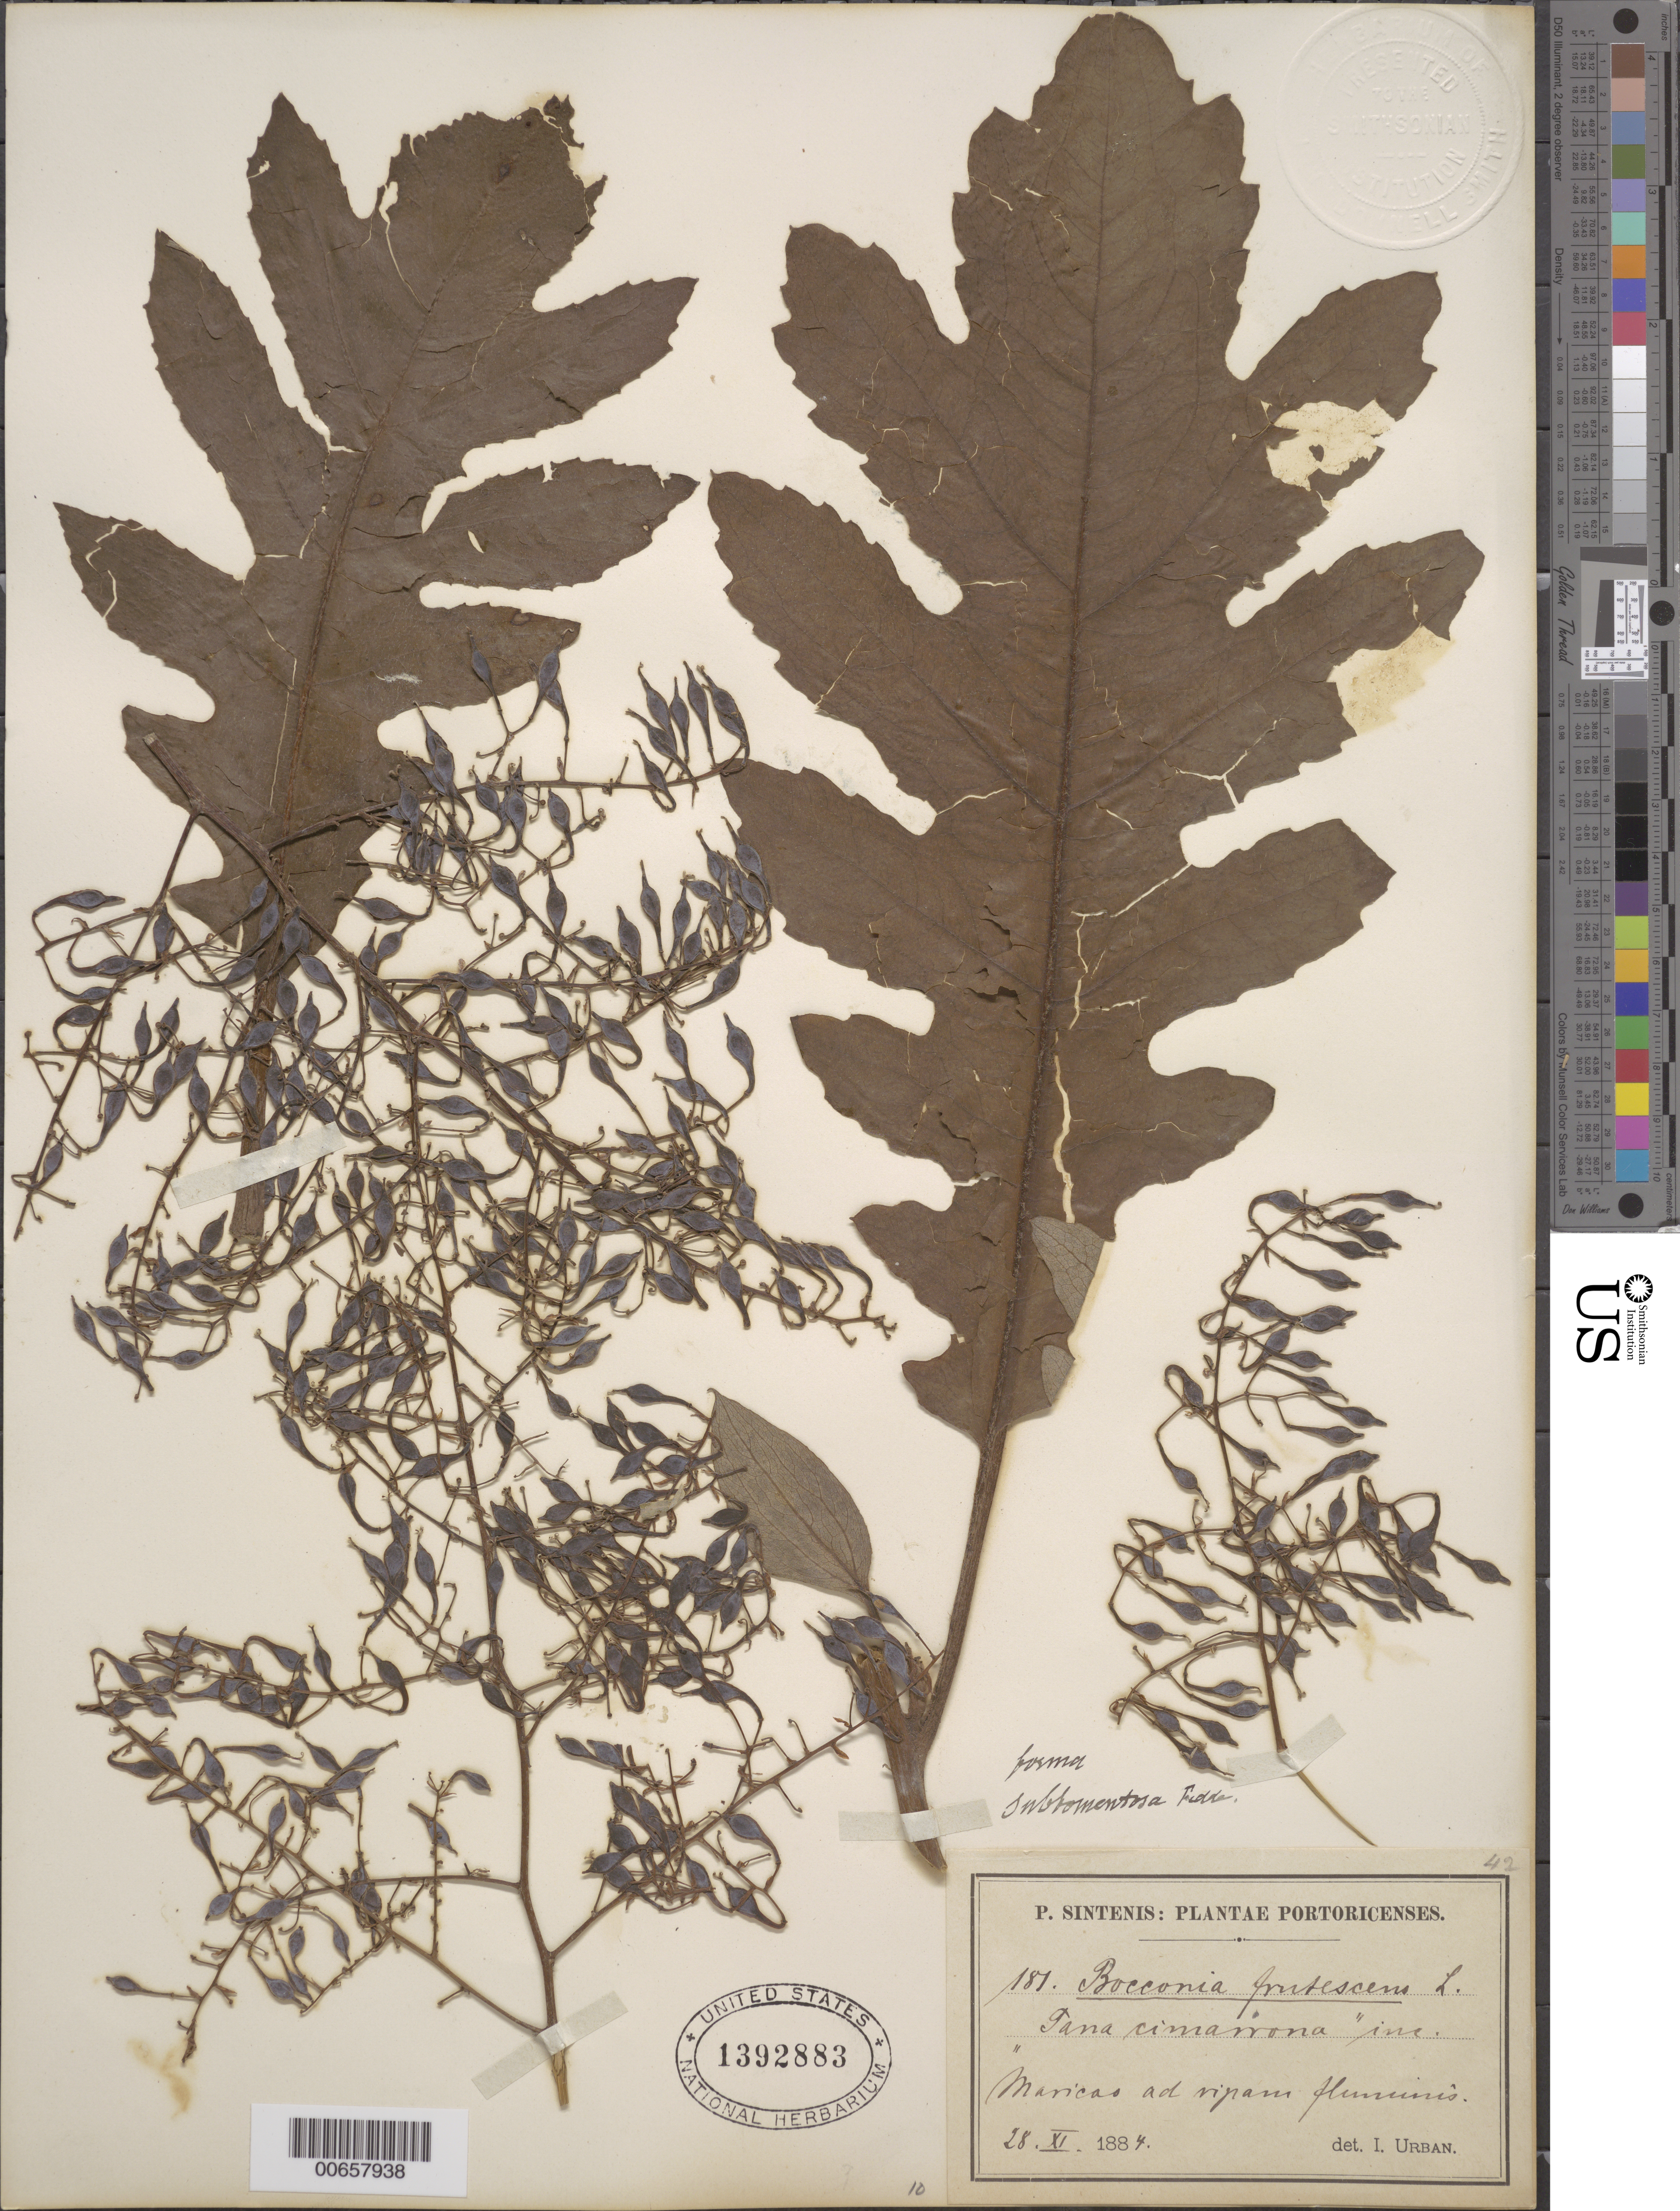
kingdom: Plantae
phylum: Tracheophyta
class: Magnoliopsida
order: Ranunculales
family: Papaveraceae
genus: Bocconia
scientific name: Bocconia frutescens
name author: L.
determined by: Urban, Ignatz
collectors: P. Sintenis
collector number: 181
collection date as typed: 28 Nov 1884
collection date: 1884-11-28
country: Puerto Rico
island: Greater Antilles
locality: Maricao ad ripam fluminis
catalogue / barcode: US 1392883